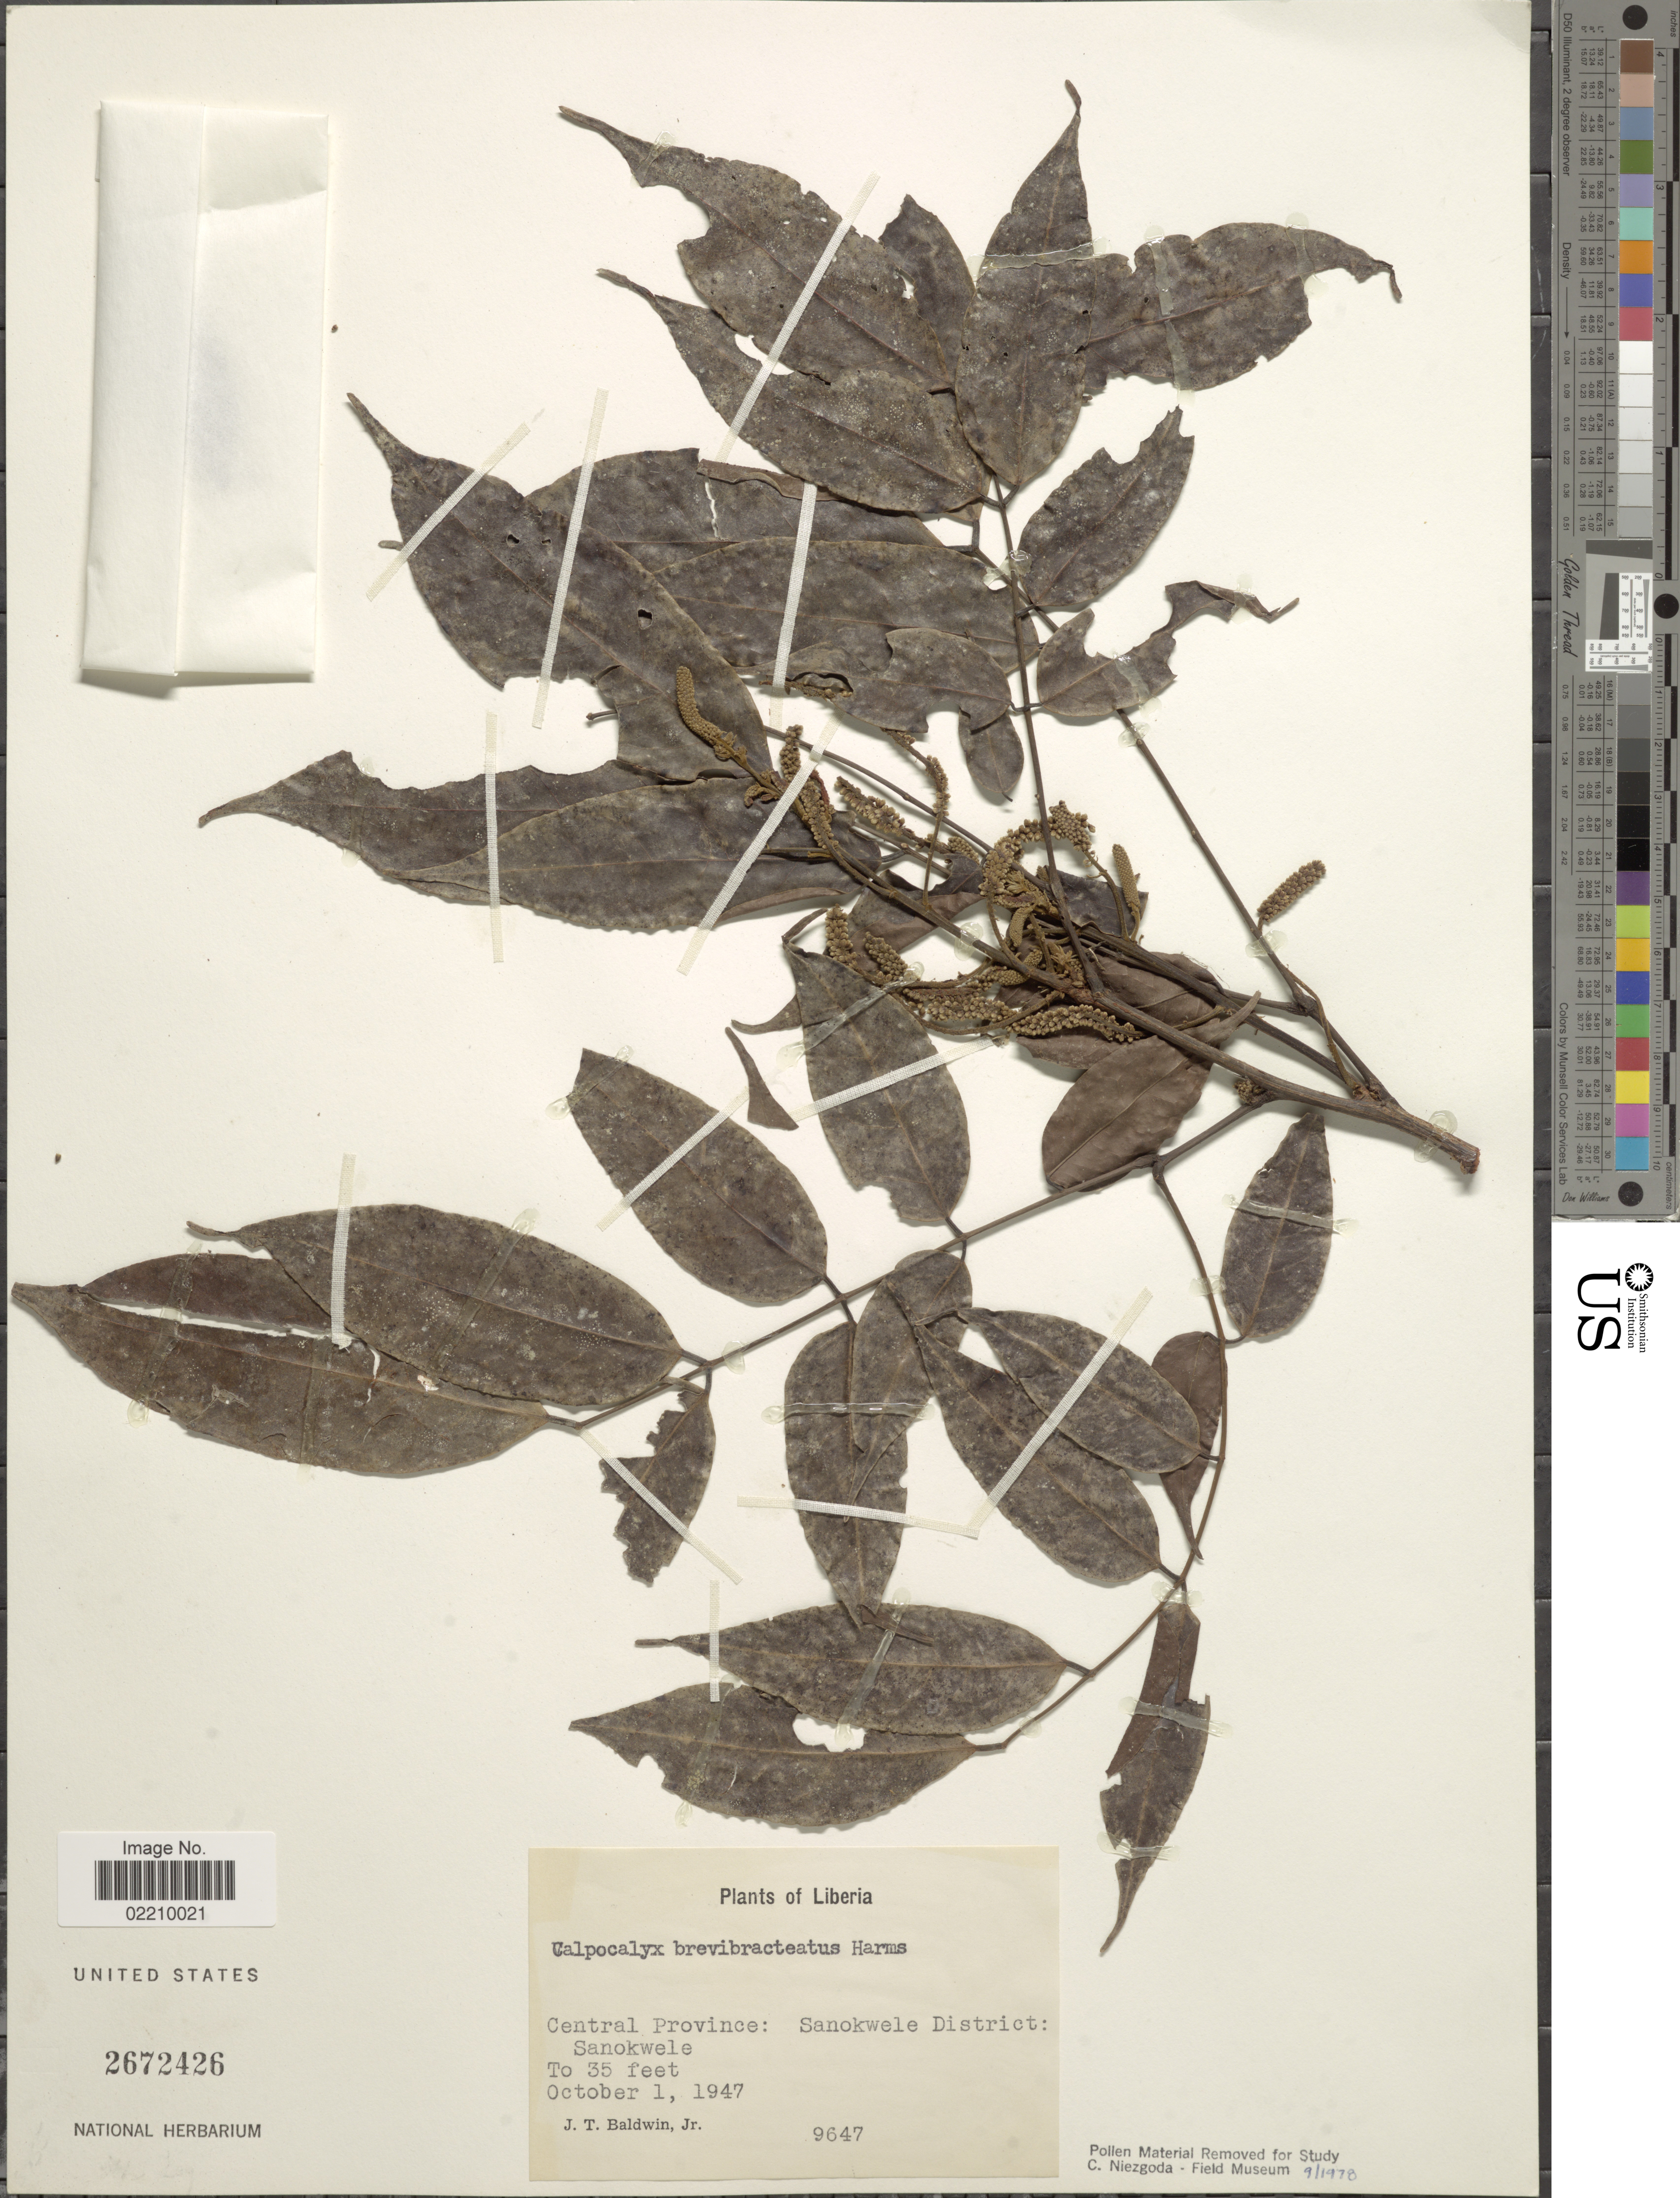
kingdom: Plantae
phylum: Tracheophyta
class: Magnoliopsida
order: Fabales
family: Fabaceae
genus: Calpocalyx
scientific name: Calpocalyx brevibracteatus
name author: Harms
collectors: J. T. Baldwin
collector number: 9647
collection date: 1947-10-01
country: Liberia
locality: Central Province, Sanokwele District, Sanokwele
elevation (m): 11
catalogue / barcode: US 2672426